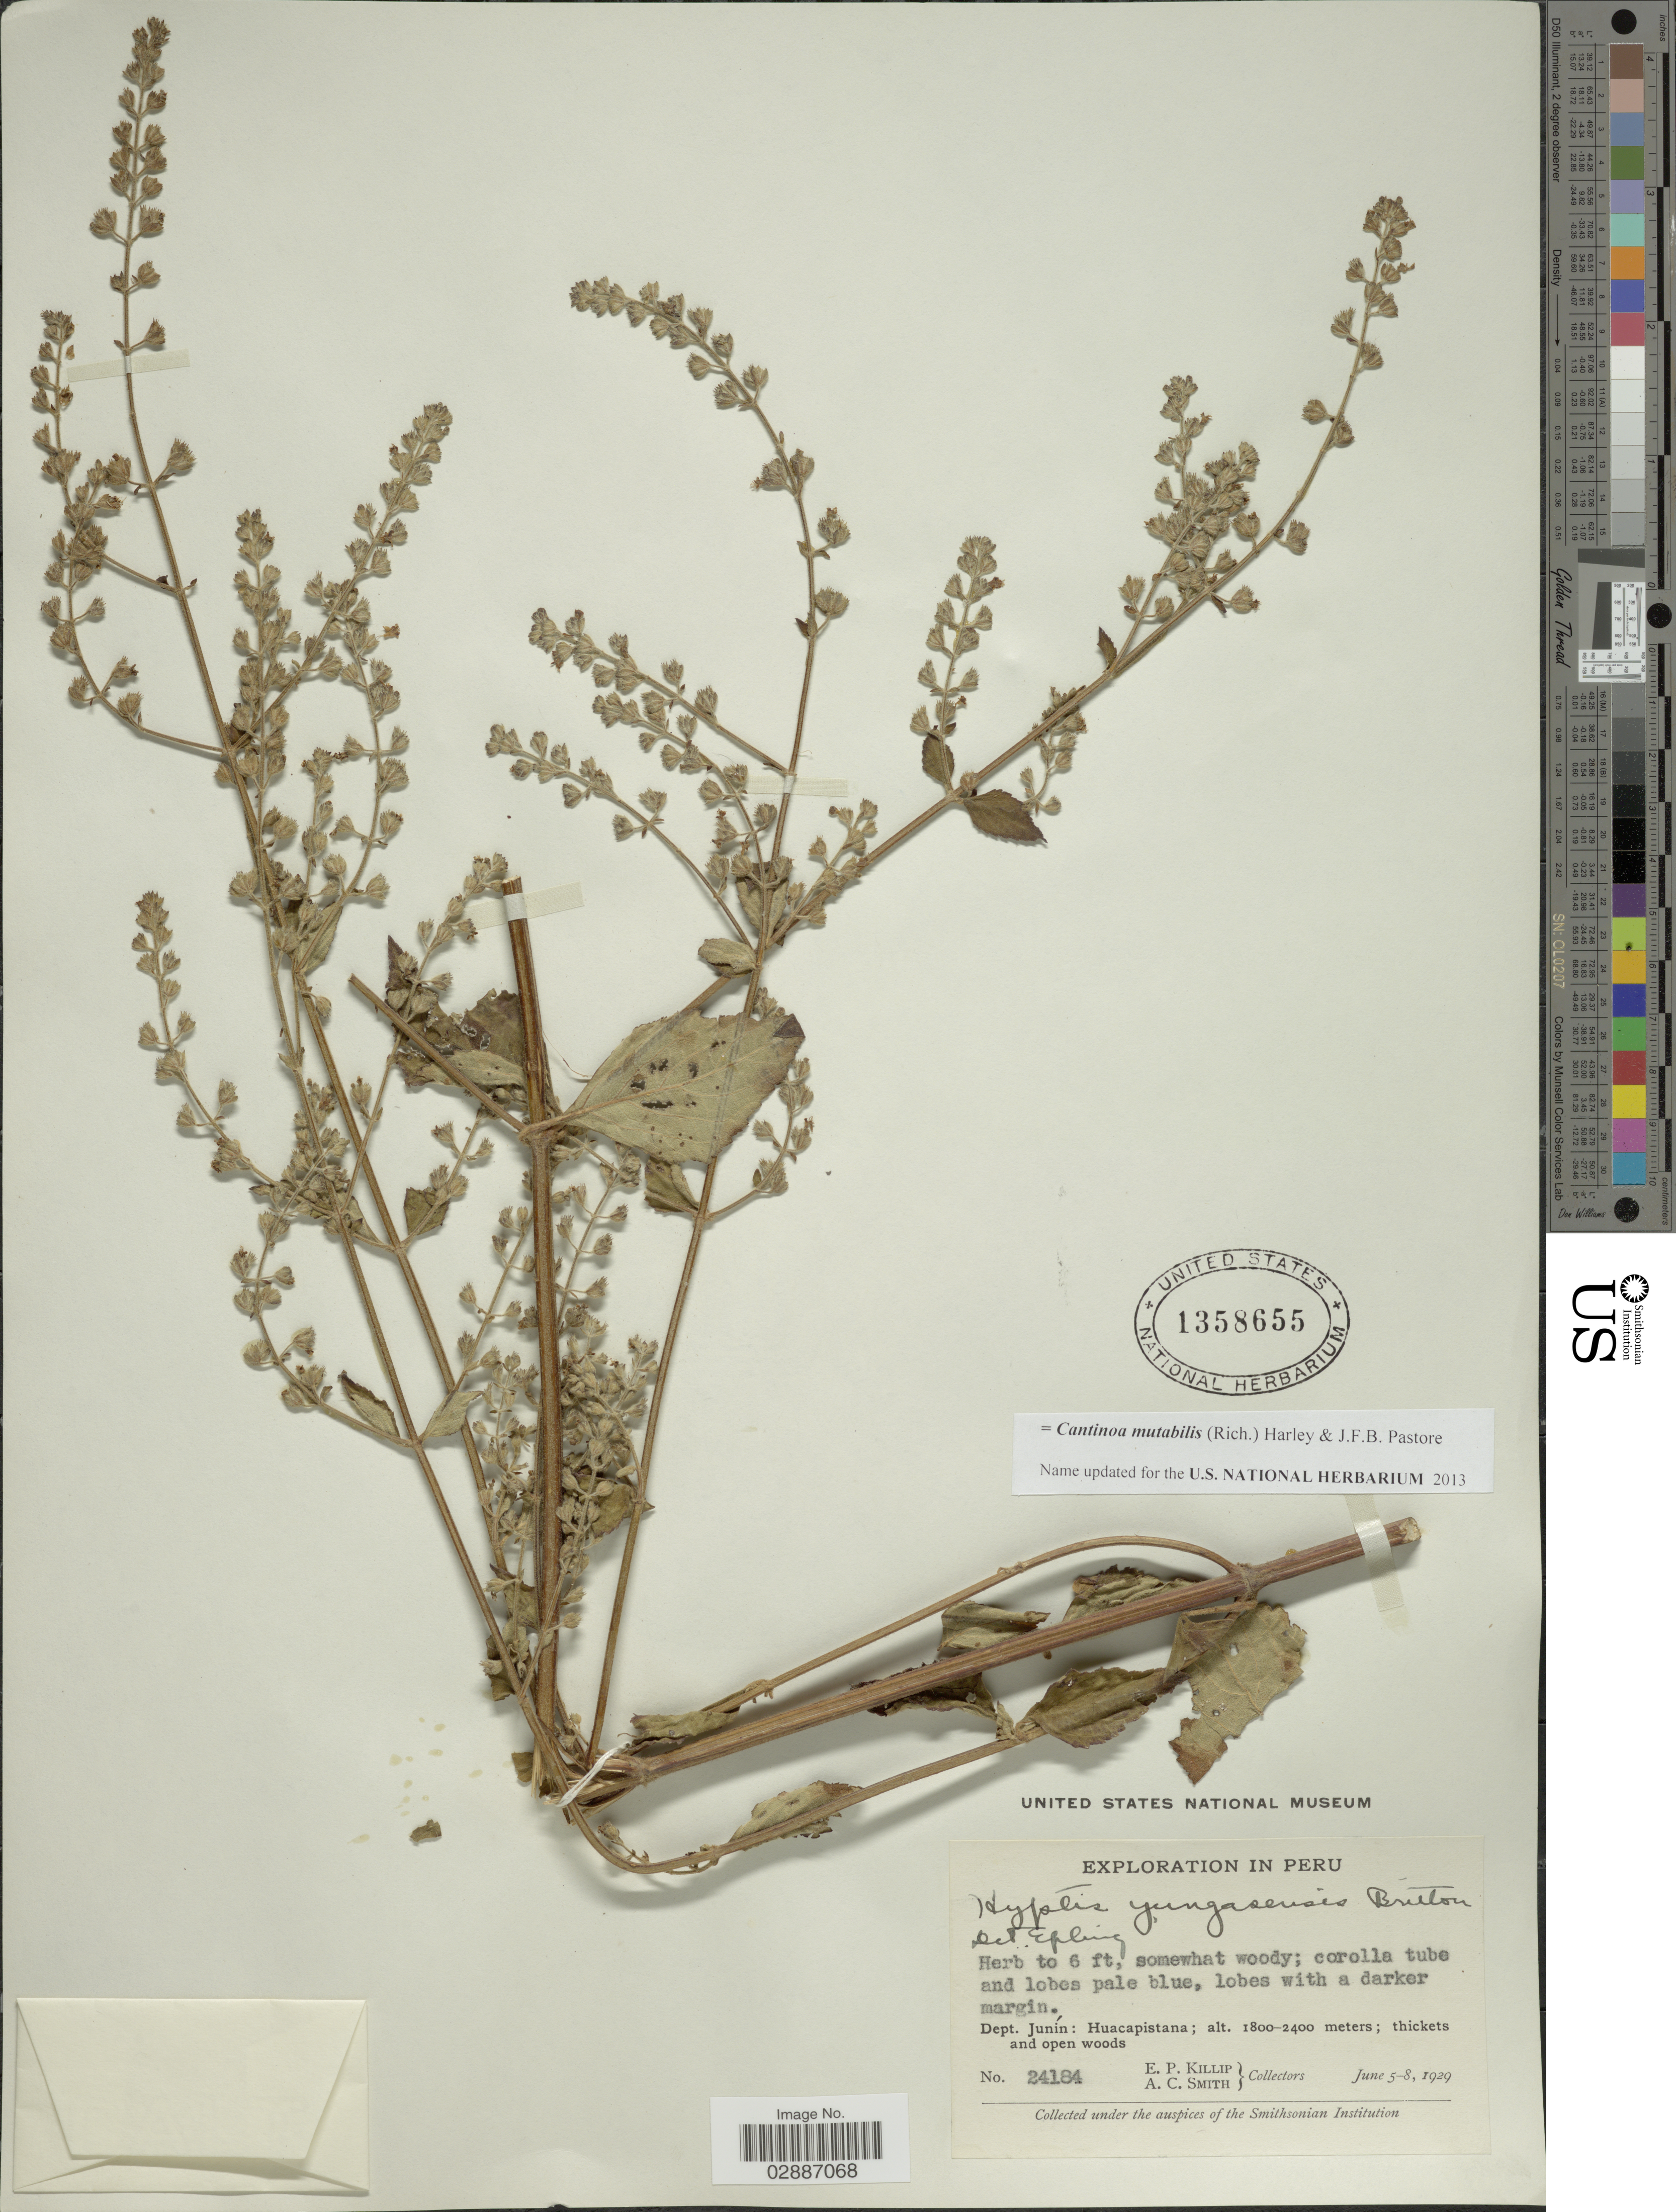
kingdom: Plantae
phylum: Tracheophyta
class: Magnoliopsida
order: Lamiales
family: Lamiaceae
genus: Cantinoa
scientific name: Cantinoa mutabilis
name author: (Epling) Harley & J.F.B. Pastore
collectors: E. P. Killip & A. C. Smith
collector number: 24184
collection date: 1929-06-05/1929-06-08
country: Peru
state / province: Junín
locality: Dept. Junín: Huacapistana.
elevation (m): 1800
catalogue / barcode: US 1358655